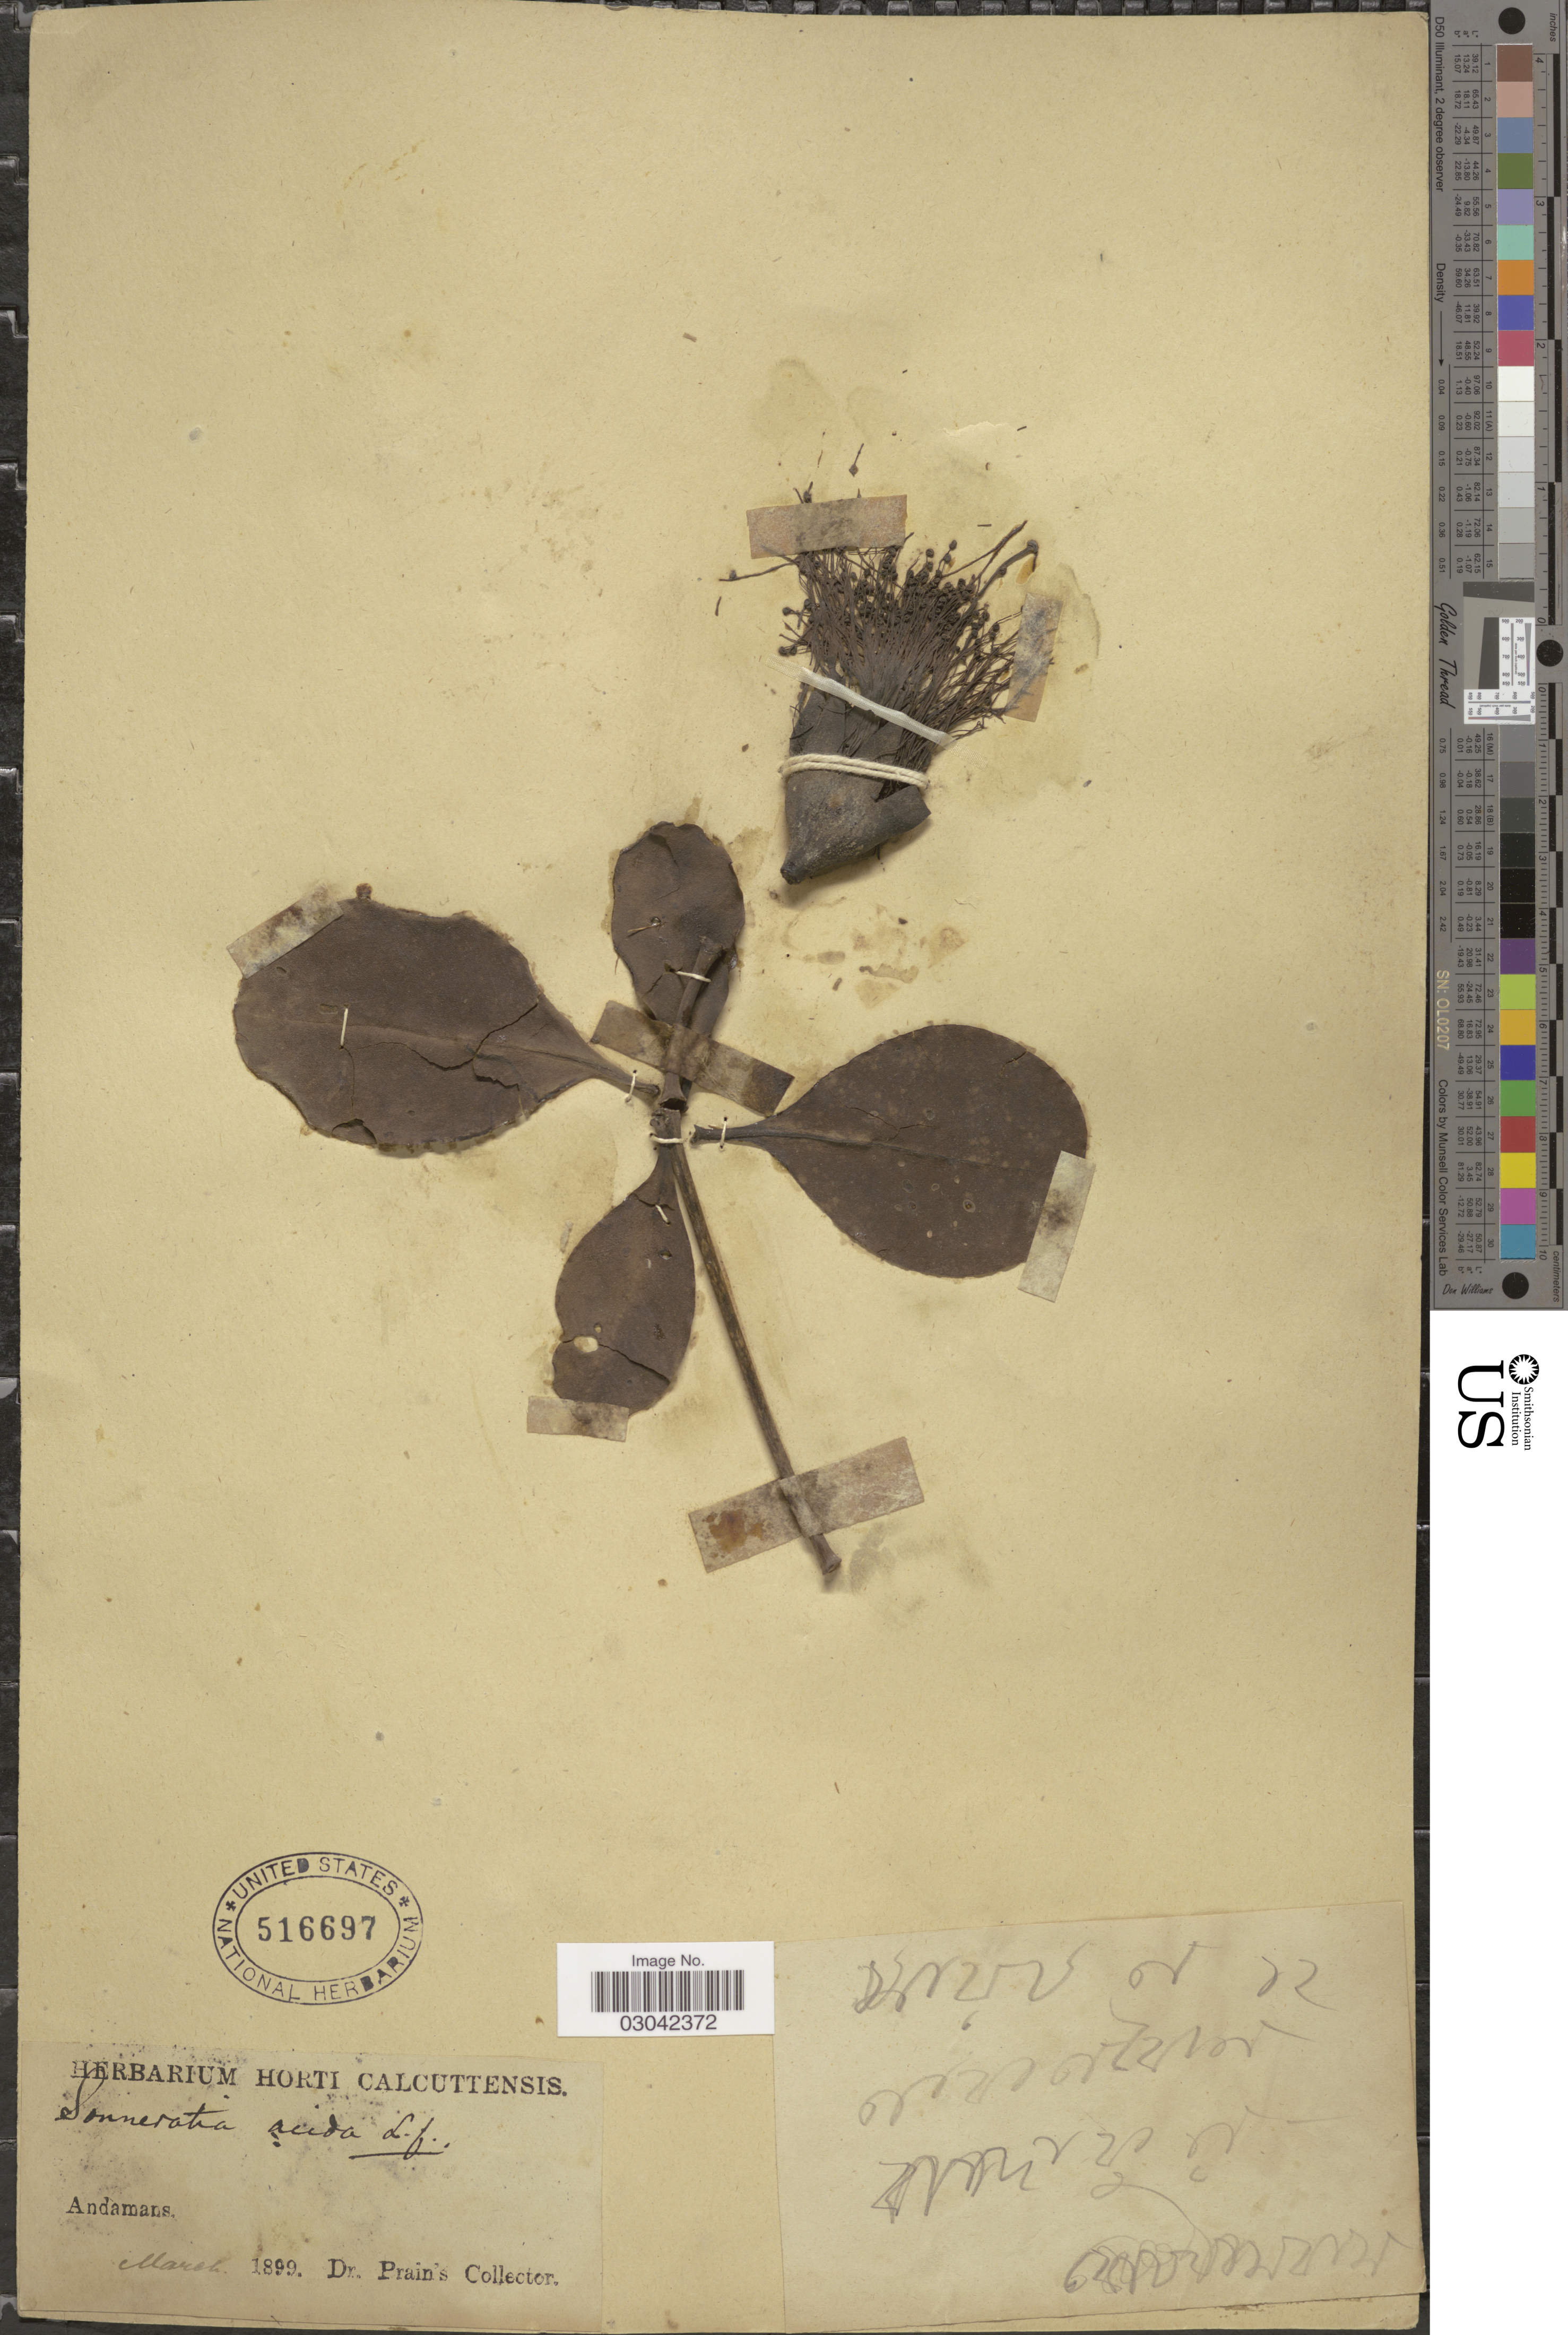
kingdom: Plantae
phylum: Tracheophyta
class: Magnoliopsida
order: Myrtales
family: Lythraceae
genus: Sonneratia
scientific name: Sonneratia caseolaris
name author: (L.) Engl.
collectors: Dr. Prain's collector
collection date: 1899-03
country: India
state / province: Andaman and Nicobar Islands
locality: Andamans.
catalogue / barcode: US 516697